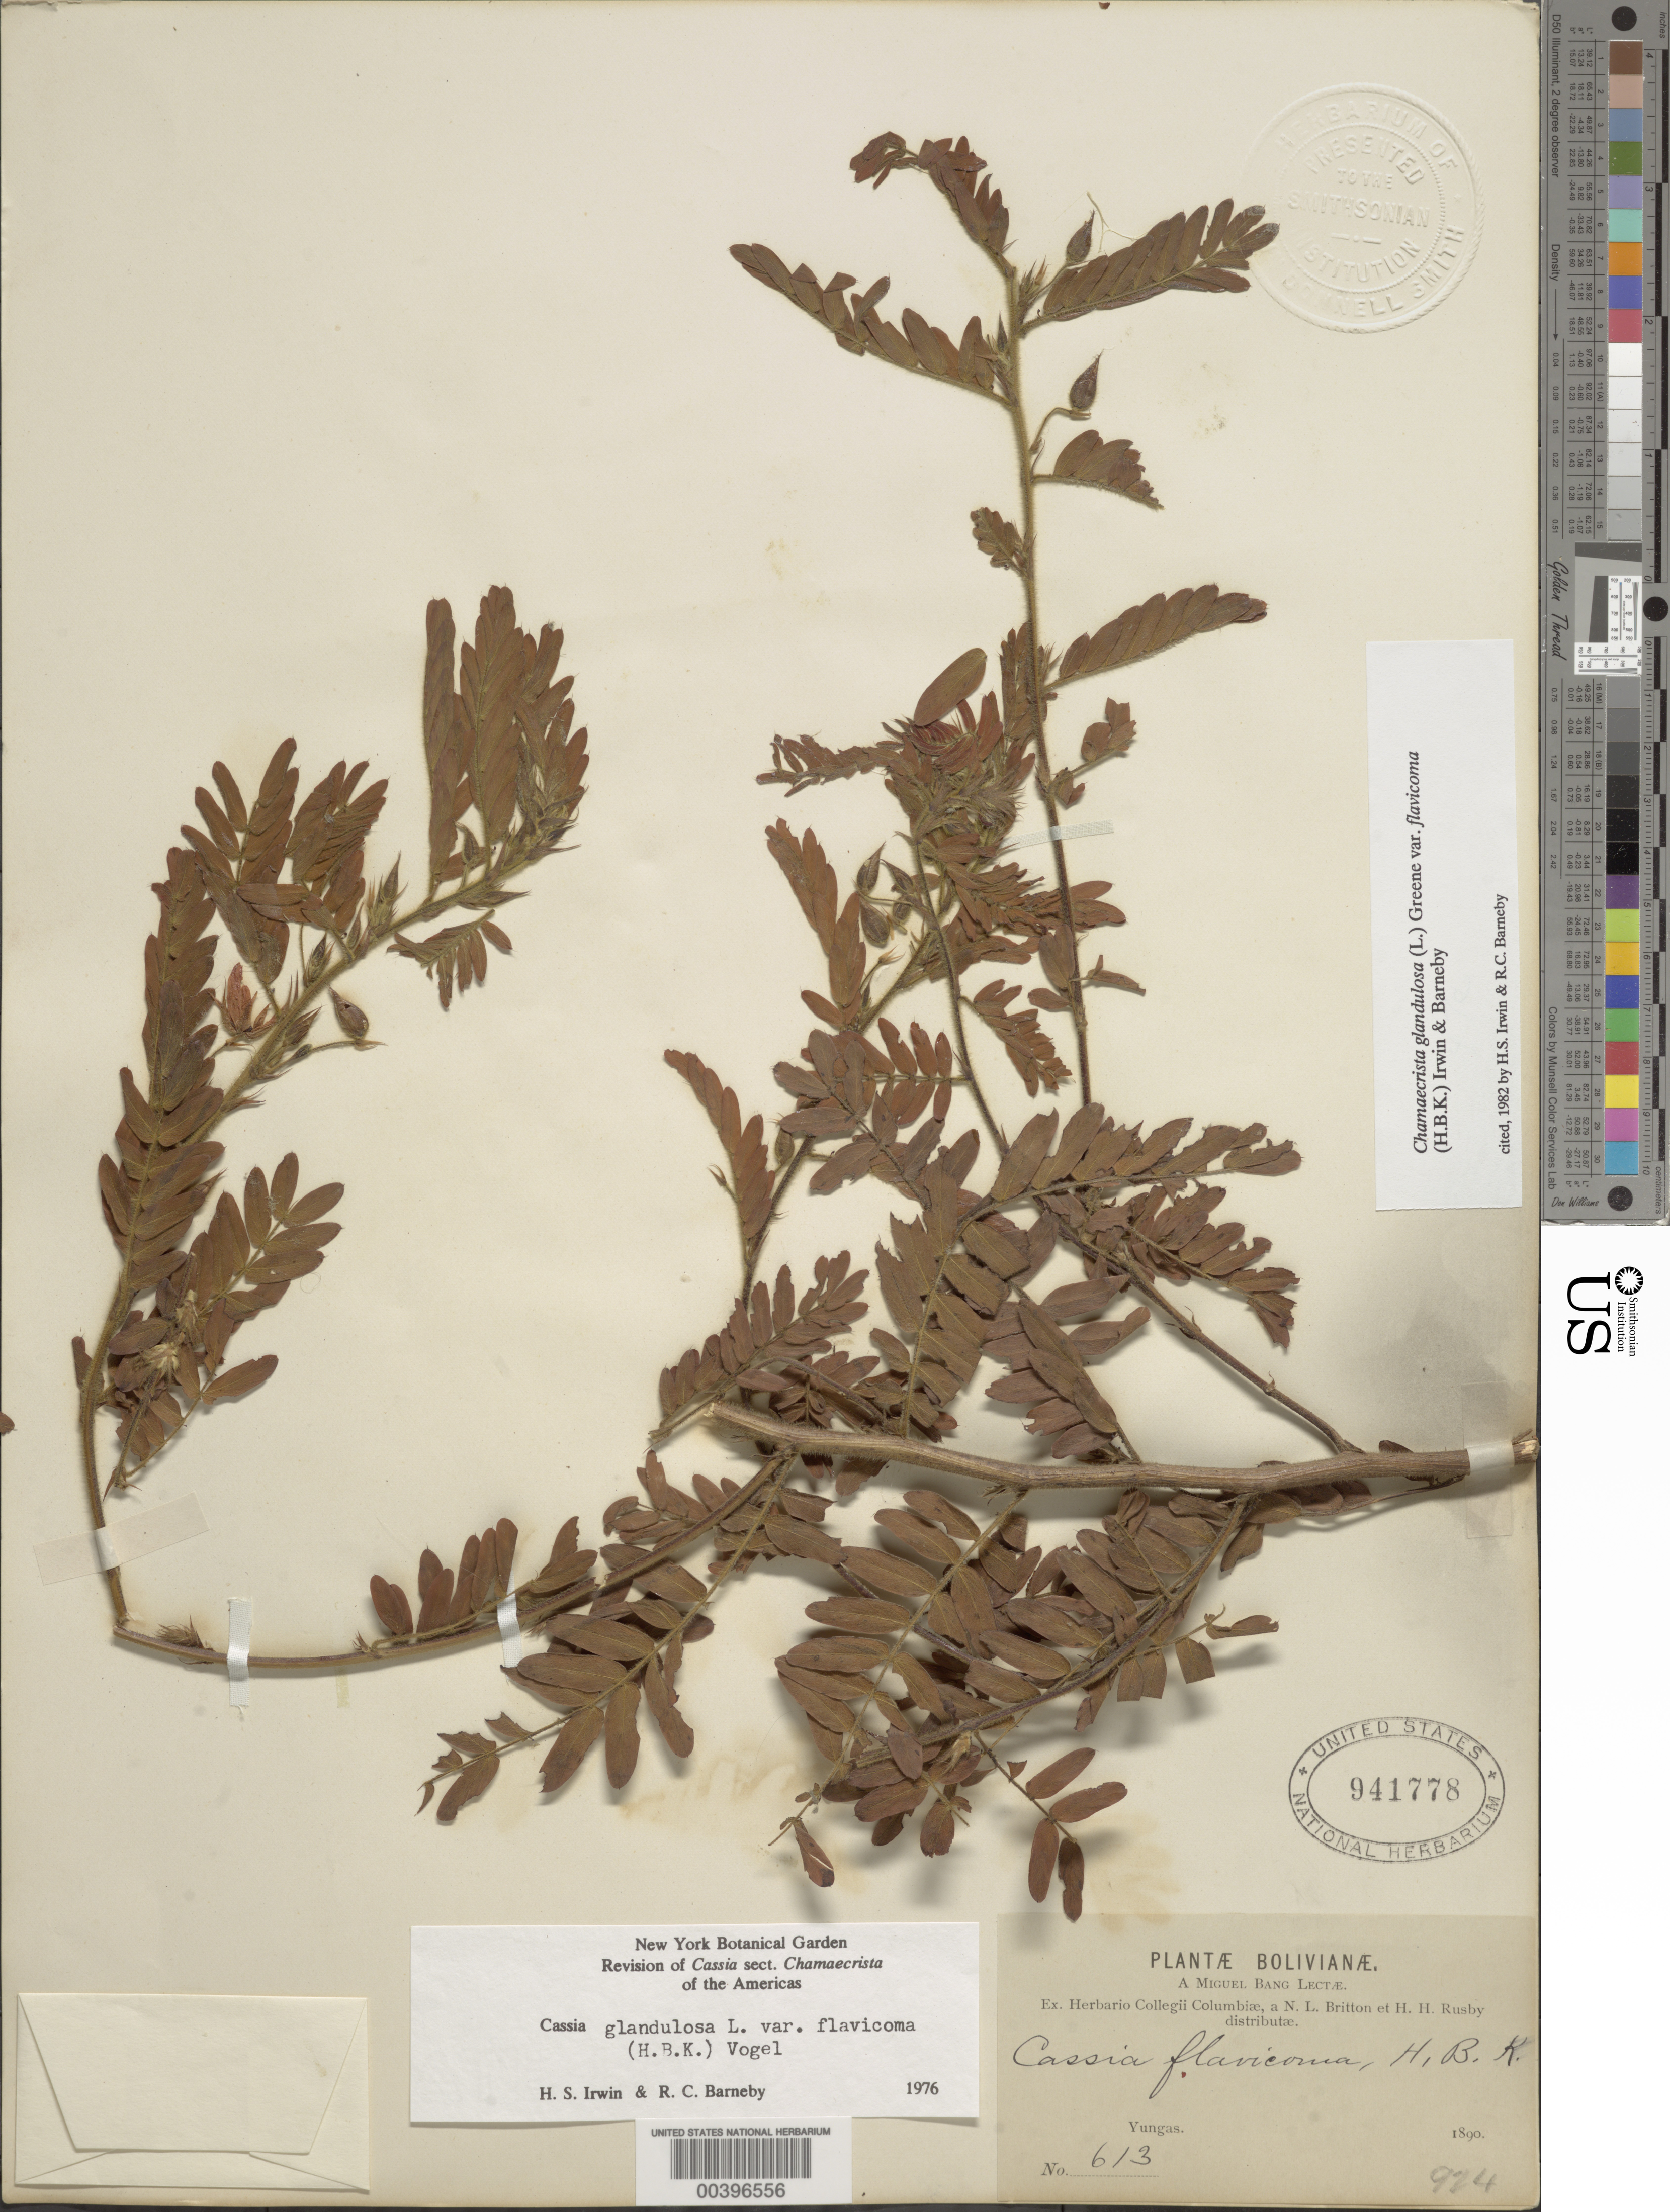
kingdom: Plantae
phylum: Tracheophyta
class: Magnoliopsida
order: Fabales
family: Fabaceae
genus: Chamaecrista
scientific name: Chamaecrista glandulosa var. flavicoma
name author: (Kunth) H.S. Irwin & Barneby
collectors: M. Bang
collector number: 613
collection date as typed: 1890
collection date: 1890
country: Bolivia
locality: Yungas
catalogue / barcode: US 941778